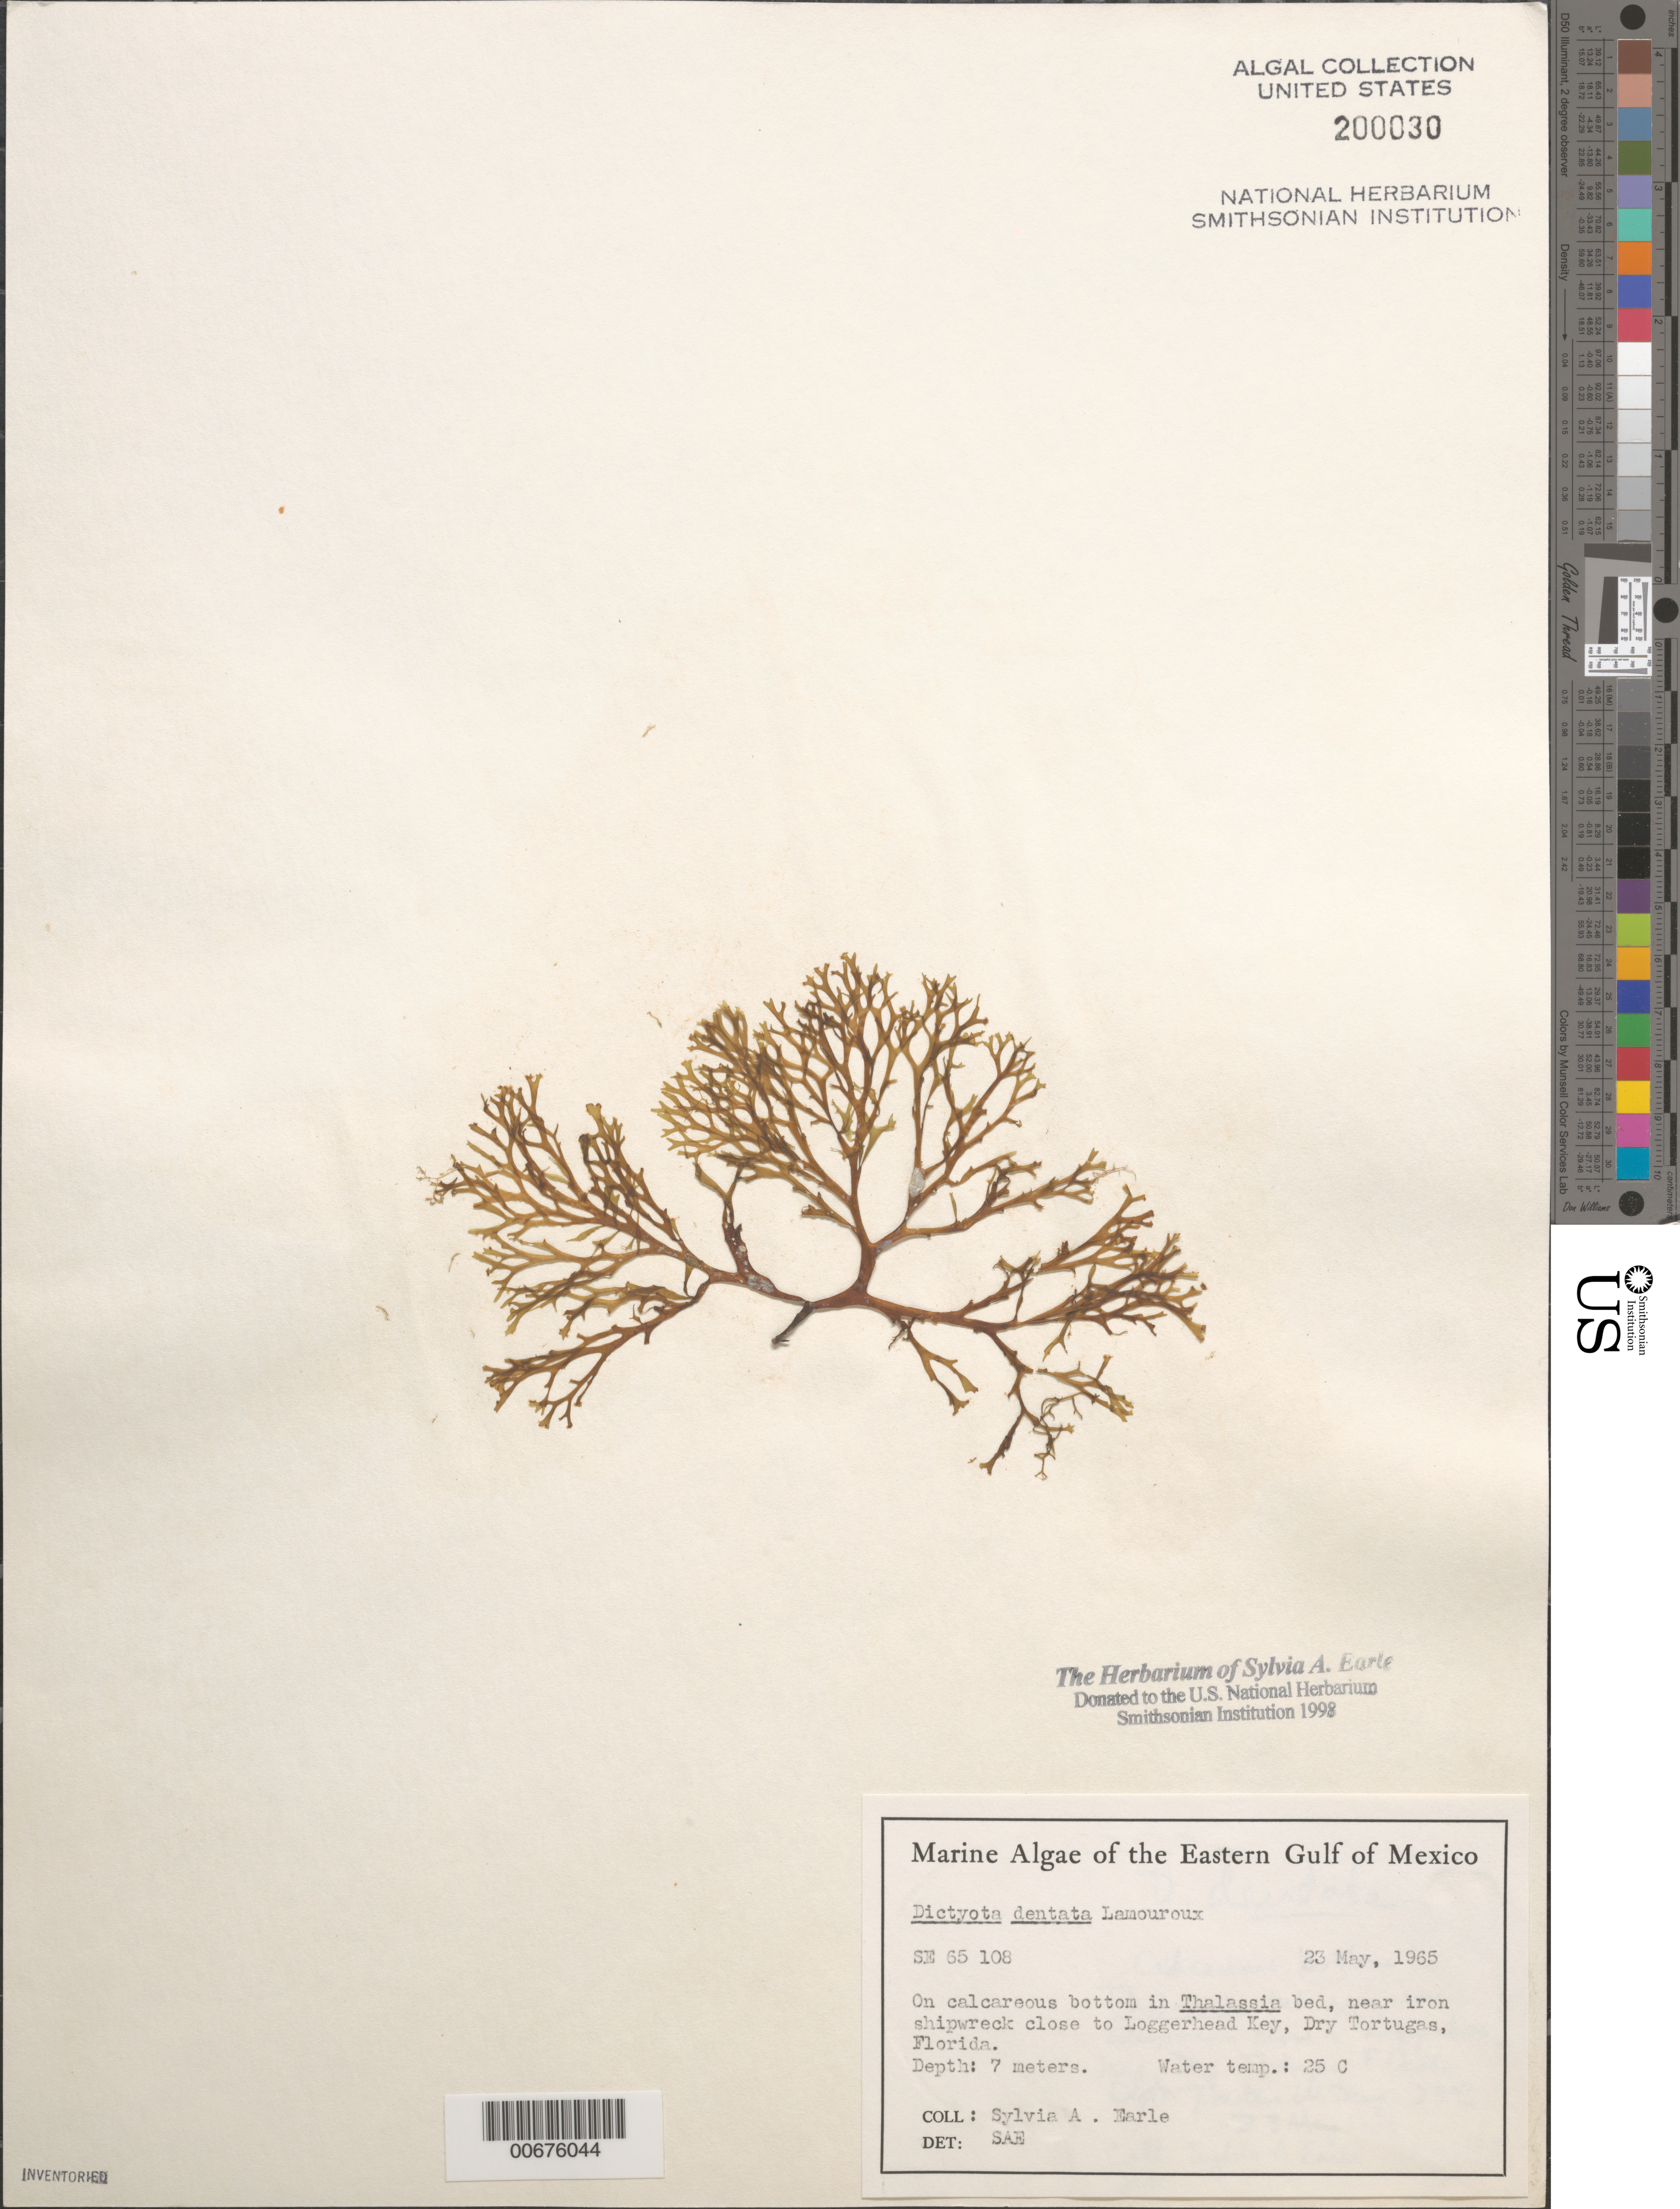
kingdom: Chromista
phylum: Ochrophyta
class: Phaeophyceae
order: Dictyotales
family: Dictyotaceae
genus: Dictyota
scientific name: Dictyota mertensii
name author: (C. Mart.) Kütz.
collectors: S. A. Earle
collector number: Se 65108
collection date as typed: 23 May 1965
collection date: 1965-05-23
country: United States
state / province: Florida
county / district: Monroe County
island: Dry Tortugas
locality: Near iron shipwreck near Loggerhead Key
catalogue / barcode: US 200030